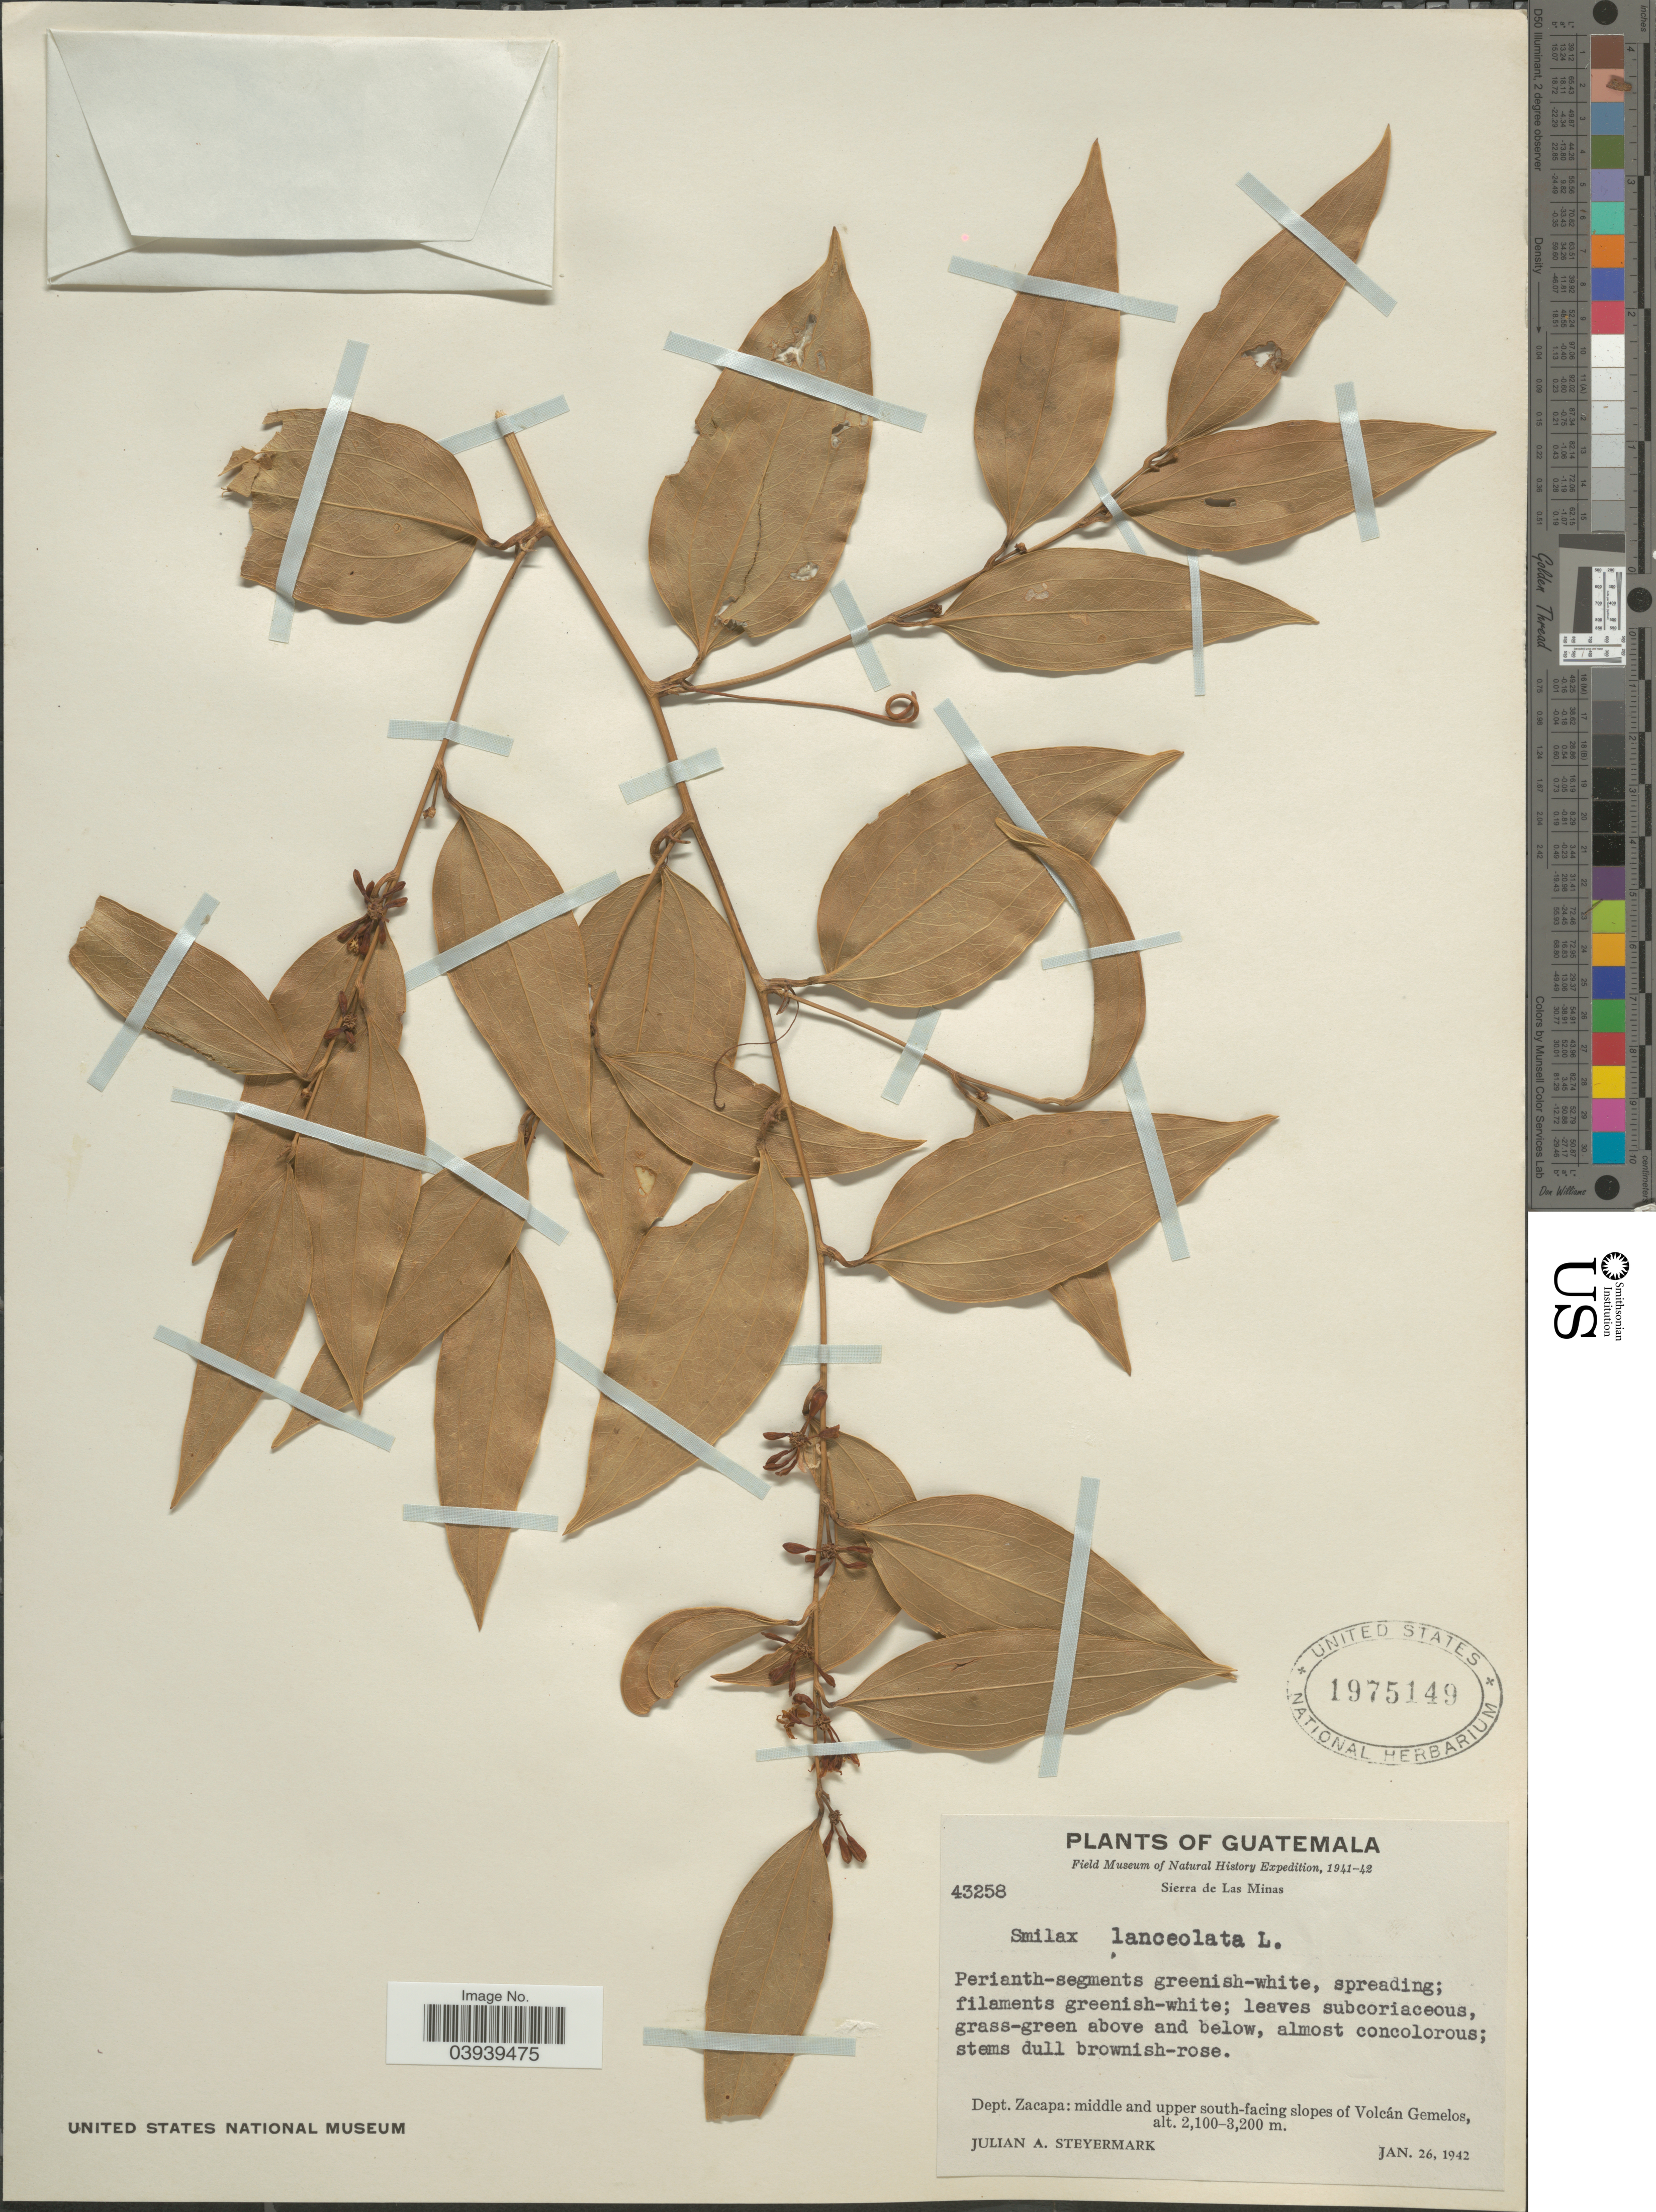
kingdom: Plantae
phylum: Tracheophyta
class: Liliopsida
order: Liliales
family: Smilacaceae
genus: Smilax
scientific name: Smilax domingensis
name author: Willd.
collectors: J. Steyermark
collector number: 43258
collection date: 1942-01-26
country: Guatemala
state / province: Zacapa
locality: Dept. Zacapa: middle and upper south-facing slopes of Volcán Gemelos.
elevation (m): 2100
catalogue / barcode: US 1975149